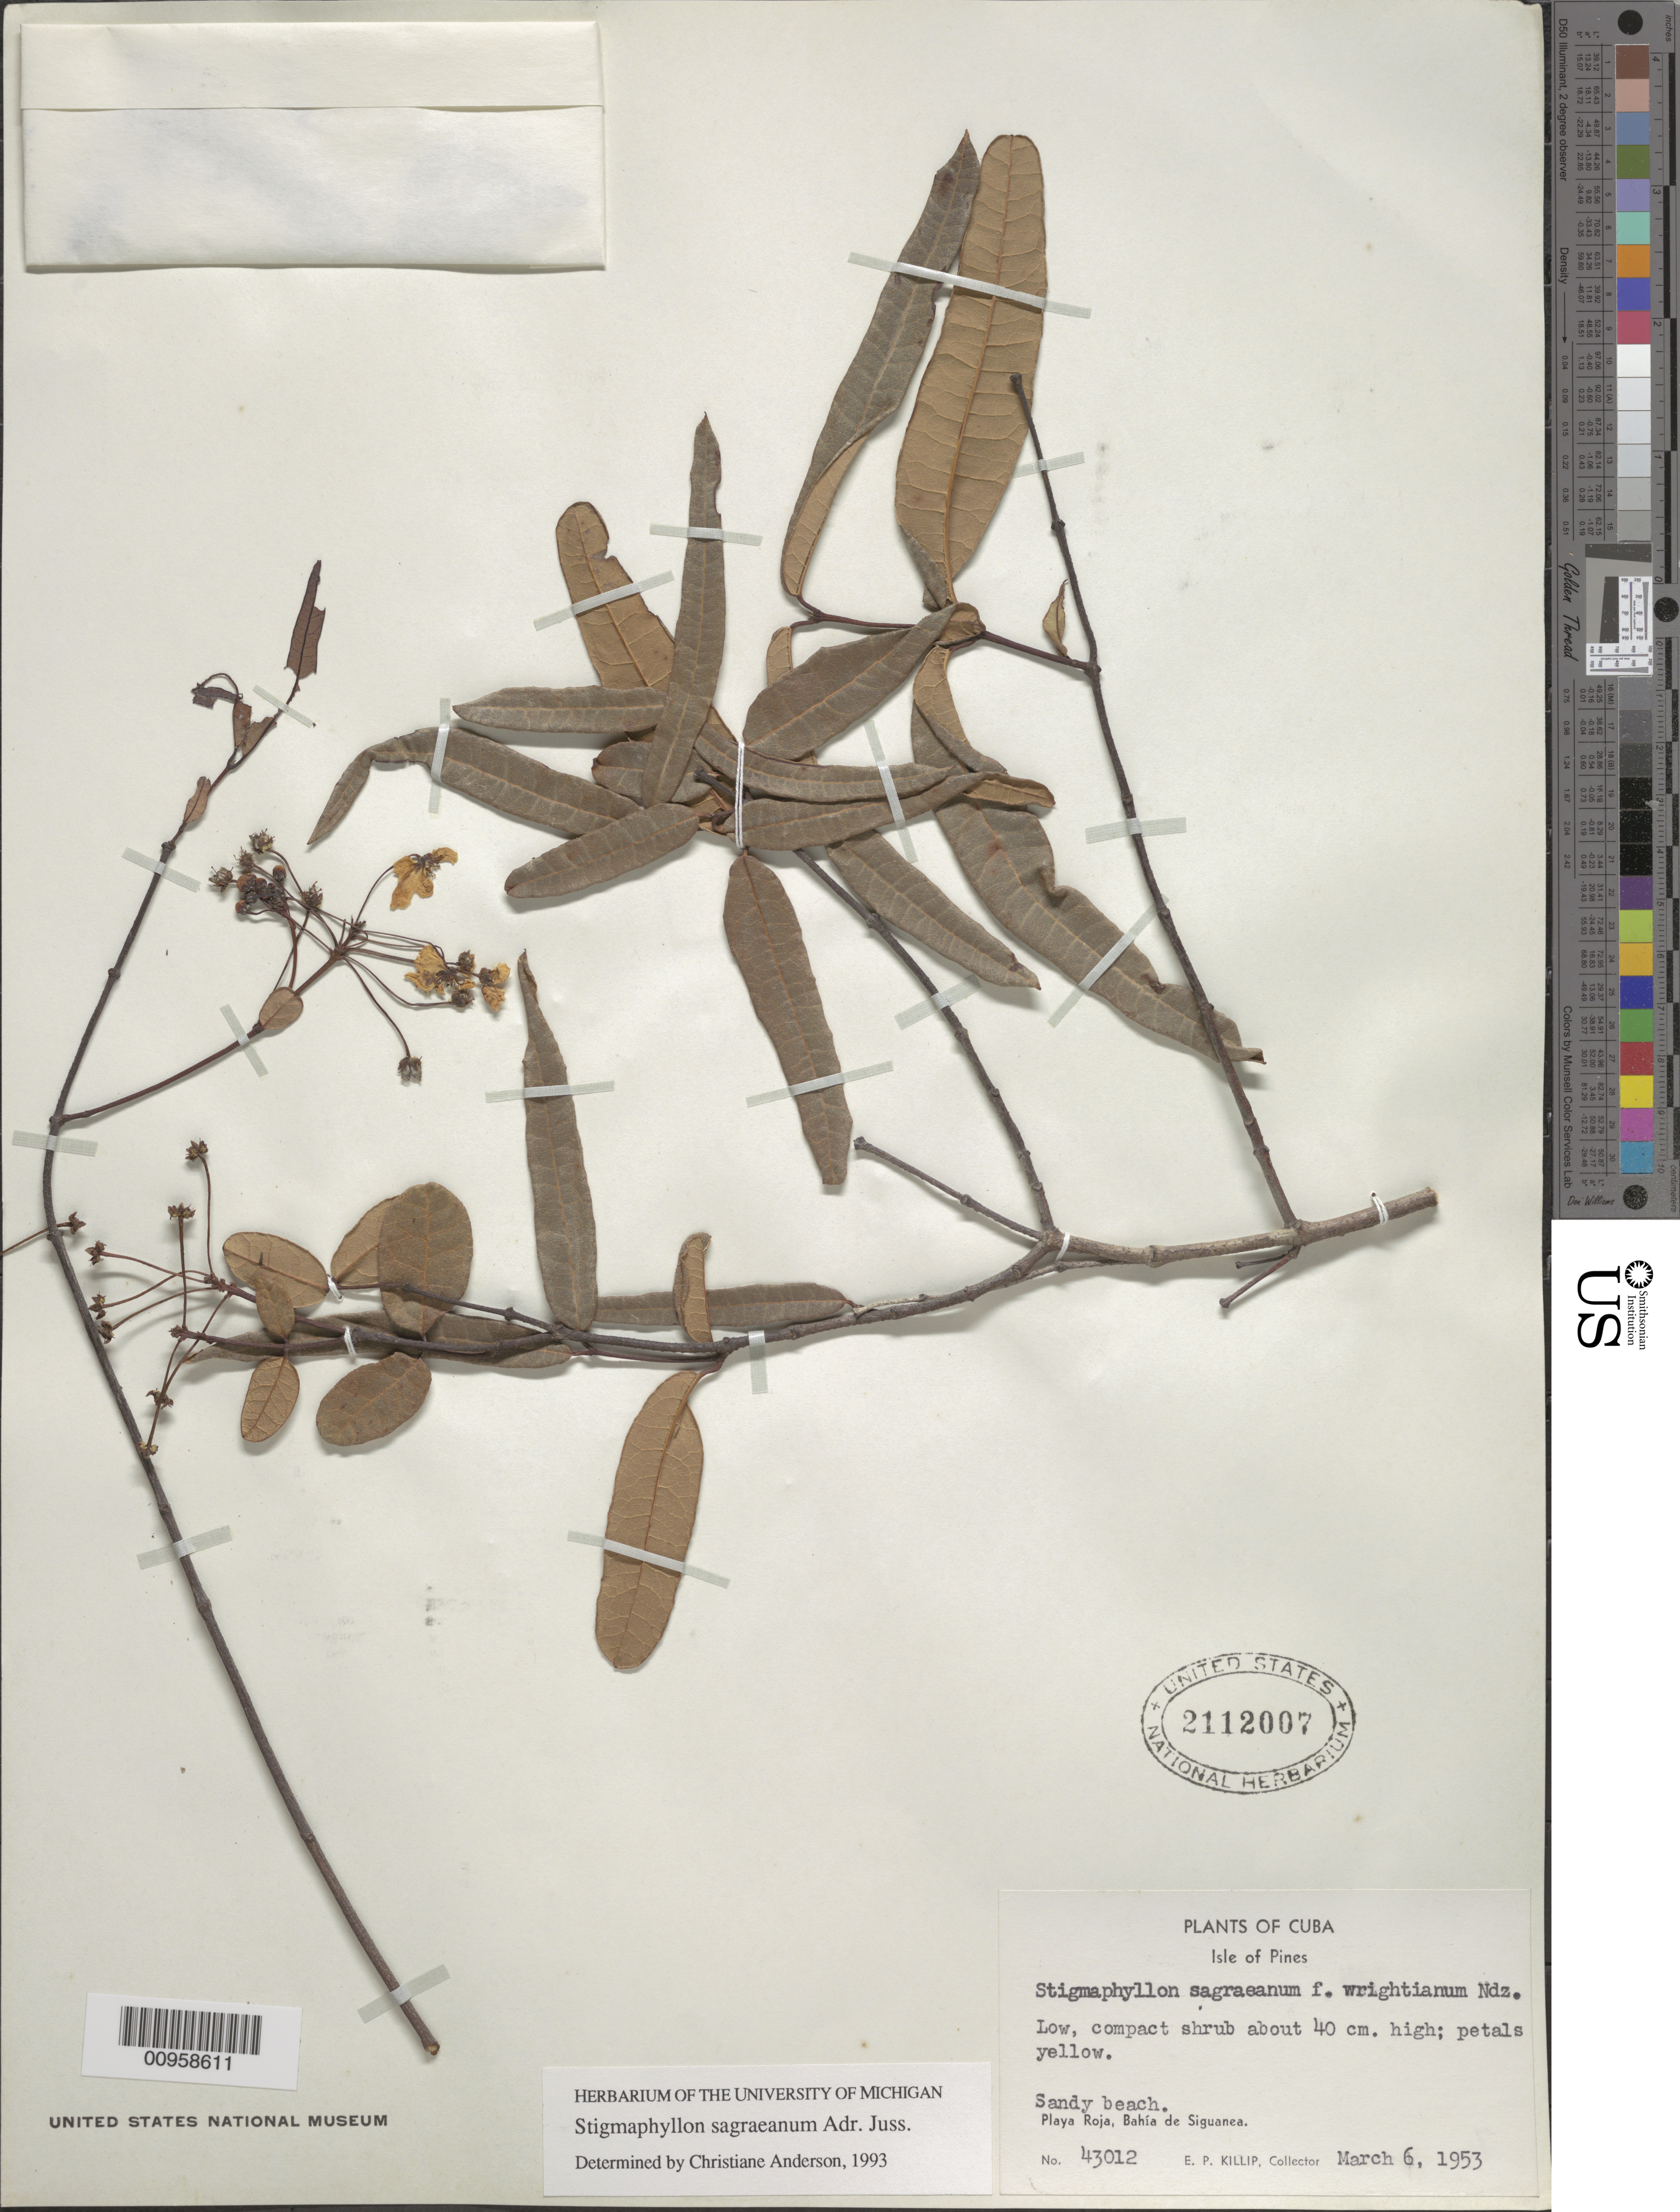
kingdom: Plantae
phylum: Tracheophyta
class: Magnoliopsida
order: Malpighiales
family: Malpighiaceae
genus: Stigmaphyllon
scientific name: Stigmaphyllon sagraeanum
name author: Juss.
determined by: Anderson, C.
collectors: E. P. Killip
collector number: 43012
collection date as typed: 06 Mar 1953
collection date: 1953-03-06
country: Cuba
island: Isla de la Juventud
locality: Playa Roja, Bahía de Siguanea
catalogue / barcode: US 2112007